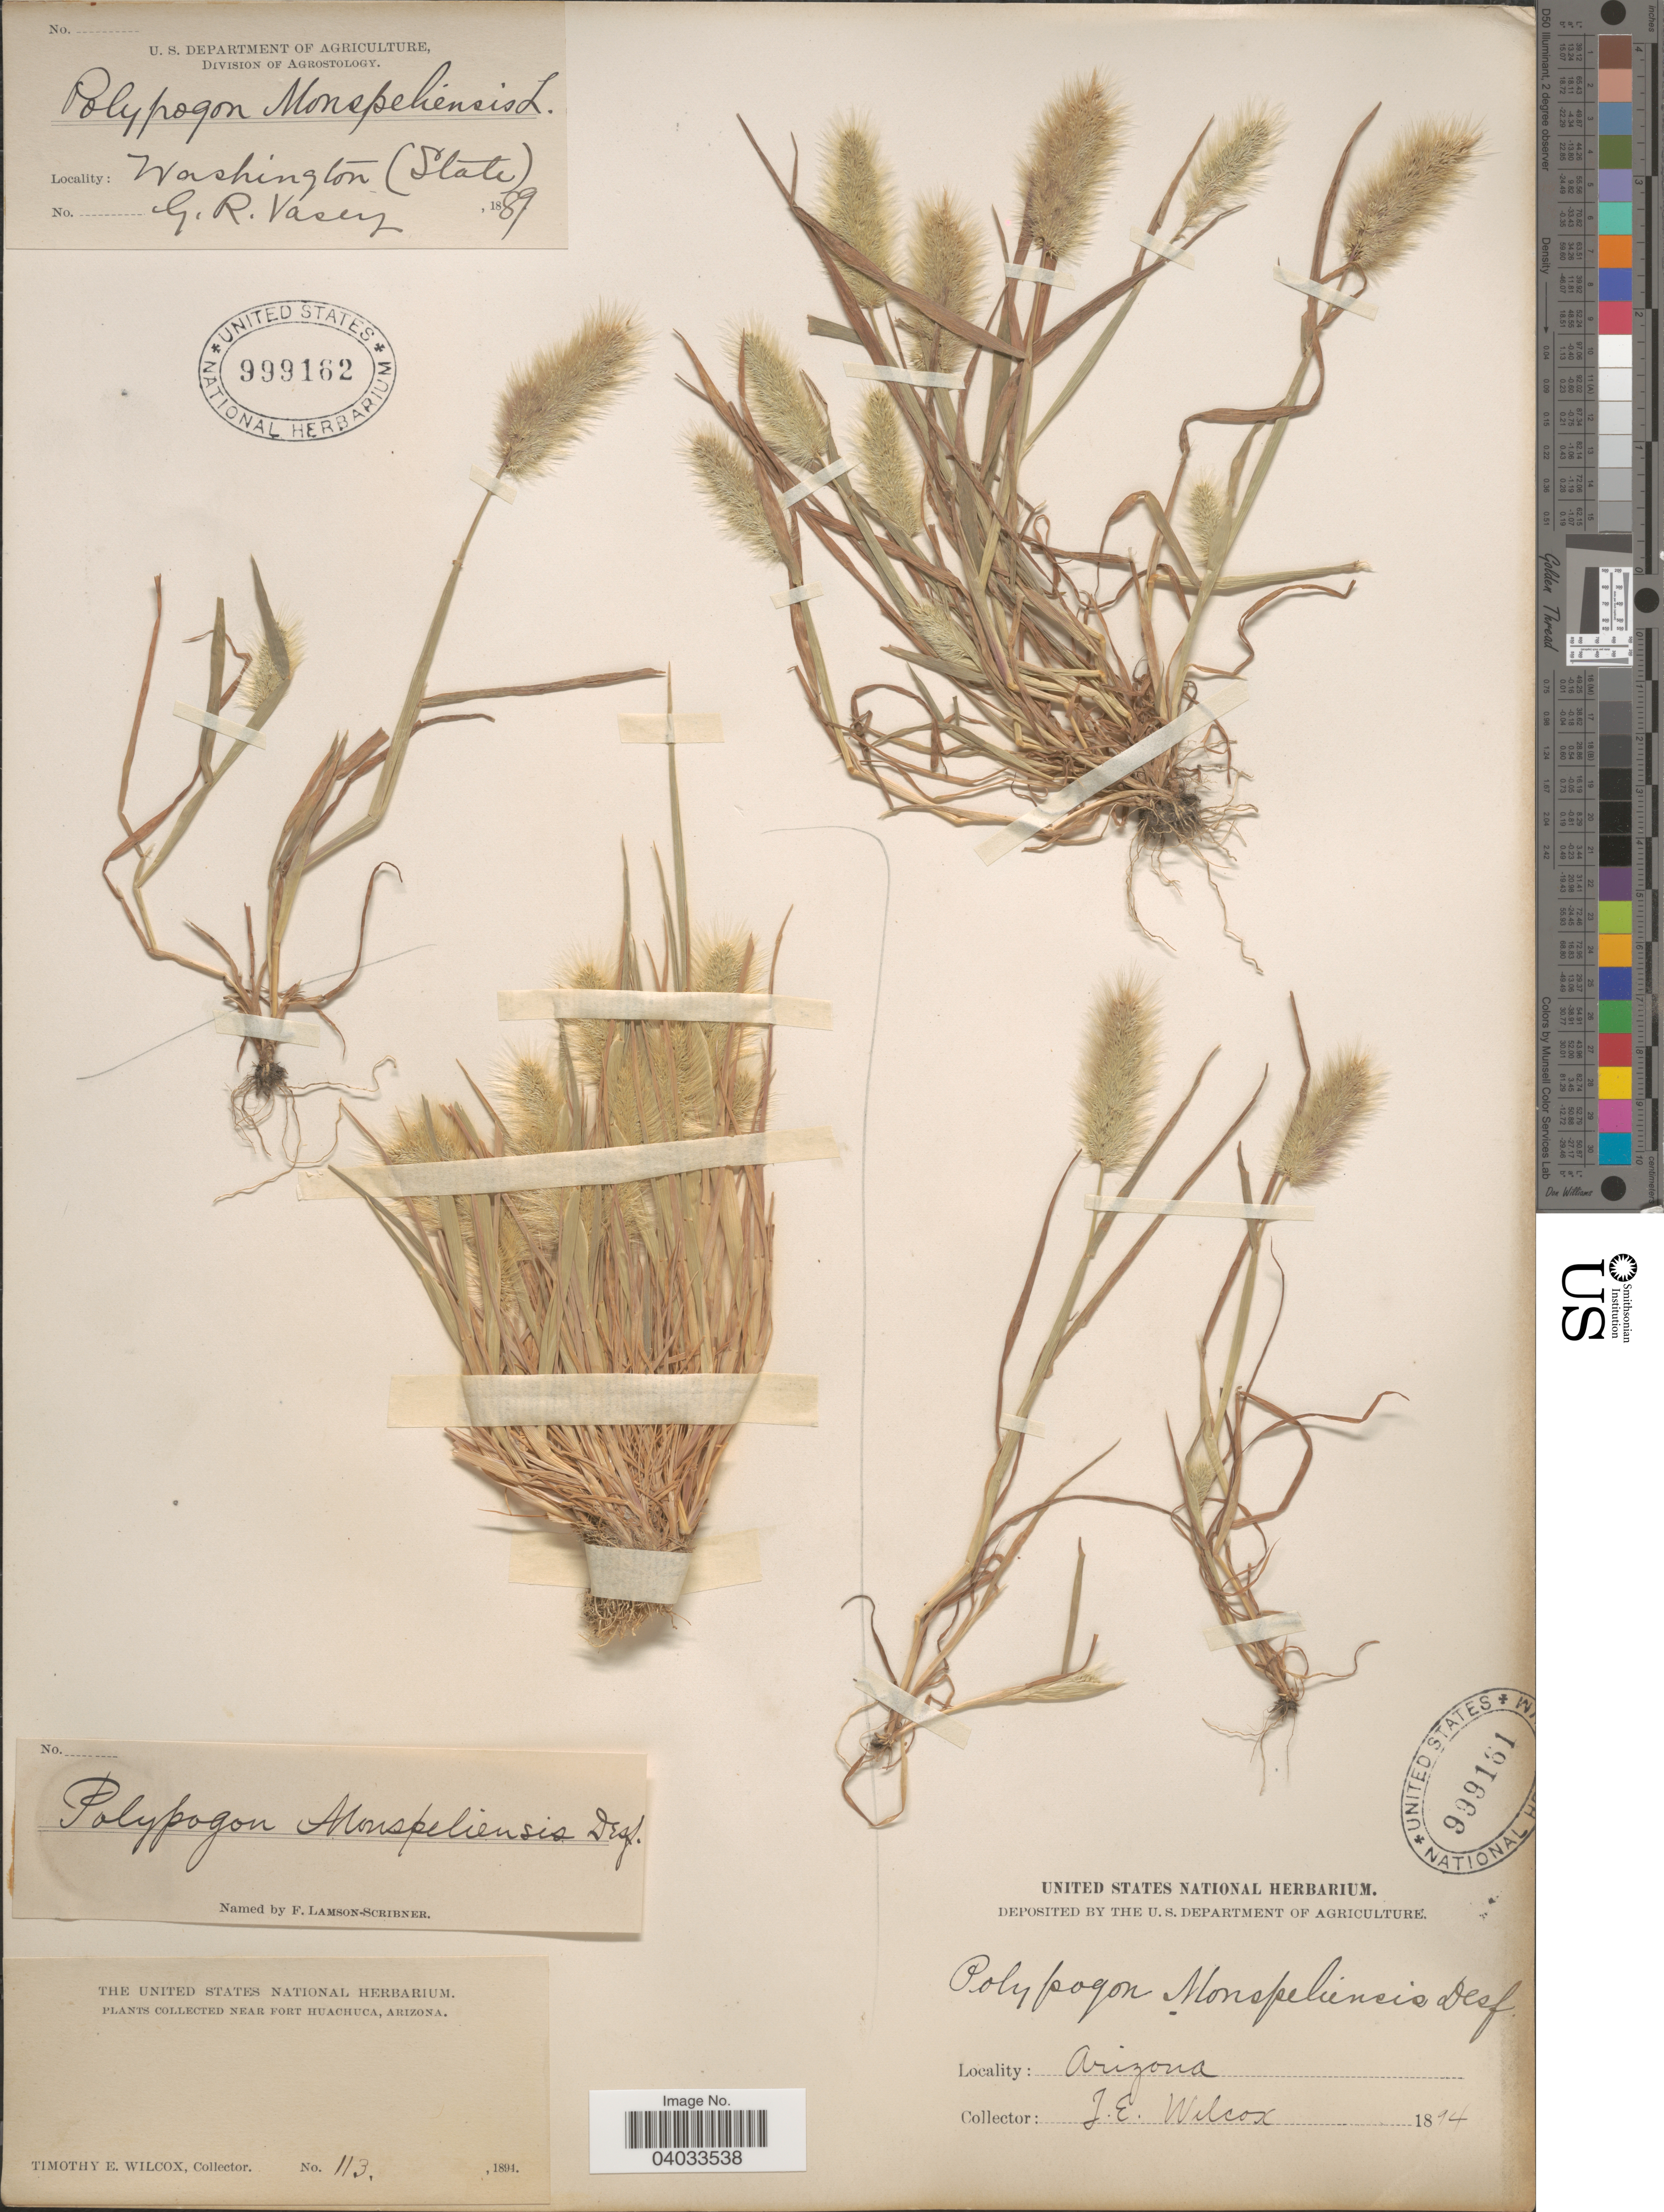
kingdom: Plantae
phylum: Tracheophyta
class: Liliopsida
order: Poales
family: Poaceae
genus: Polypogon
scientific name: Polypogon monspeliensis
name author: (L.) Desf.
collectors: G. R. Vasey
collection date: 1889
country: United States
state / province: Washington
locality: Washington (State).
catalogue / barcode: US 999162